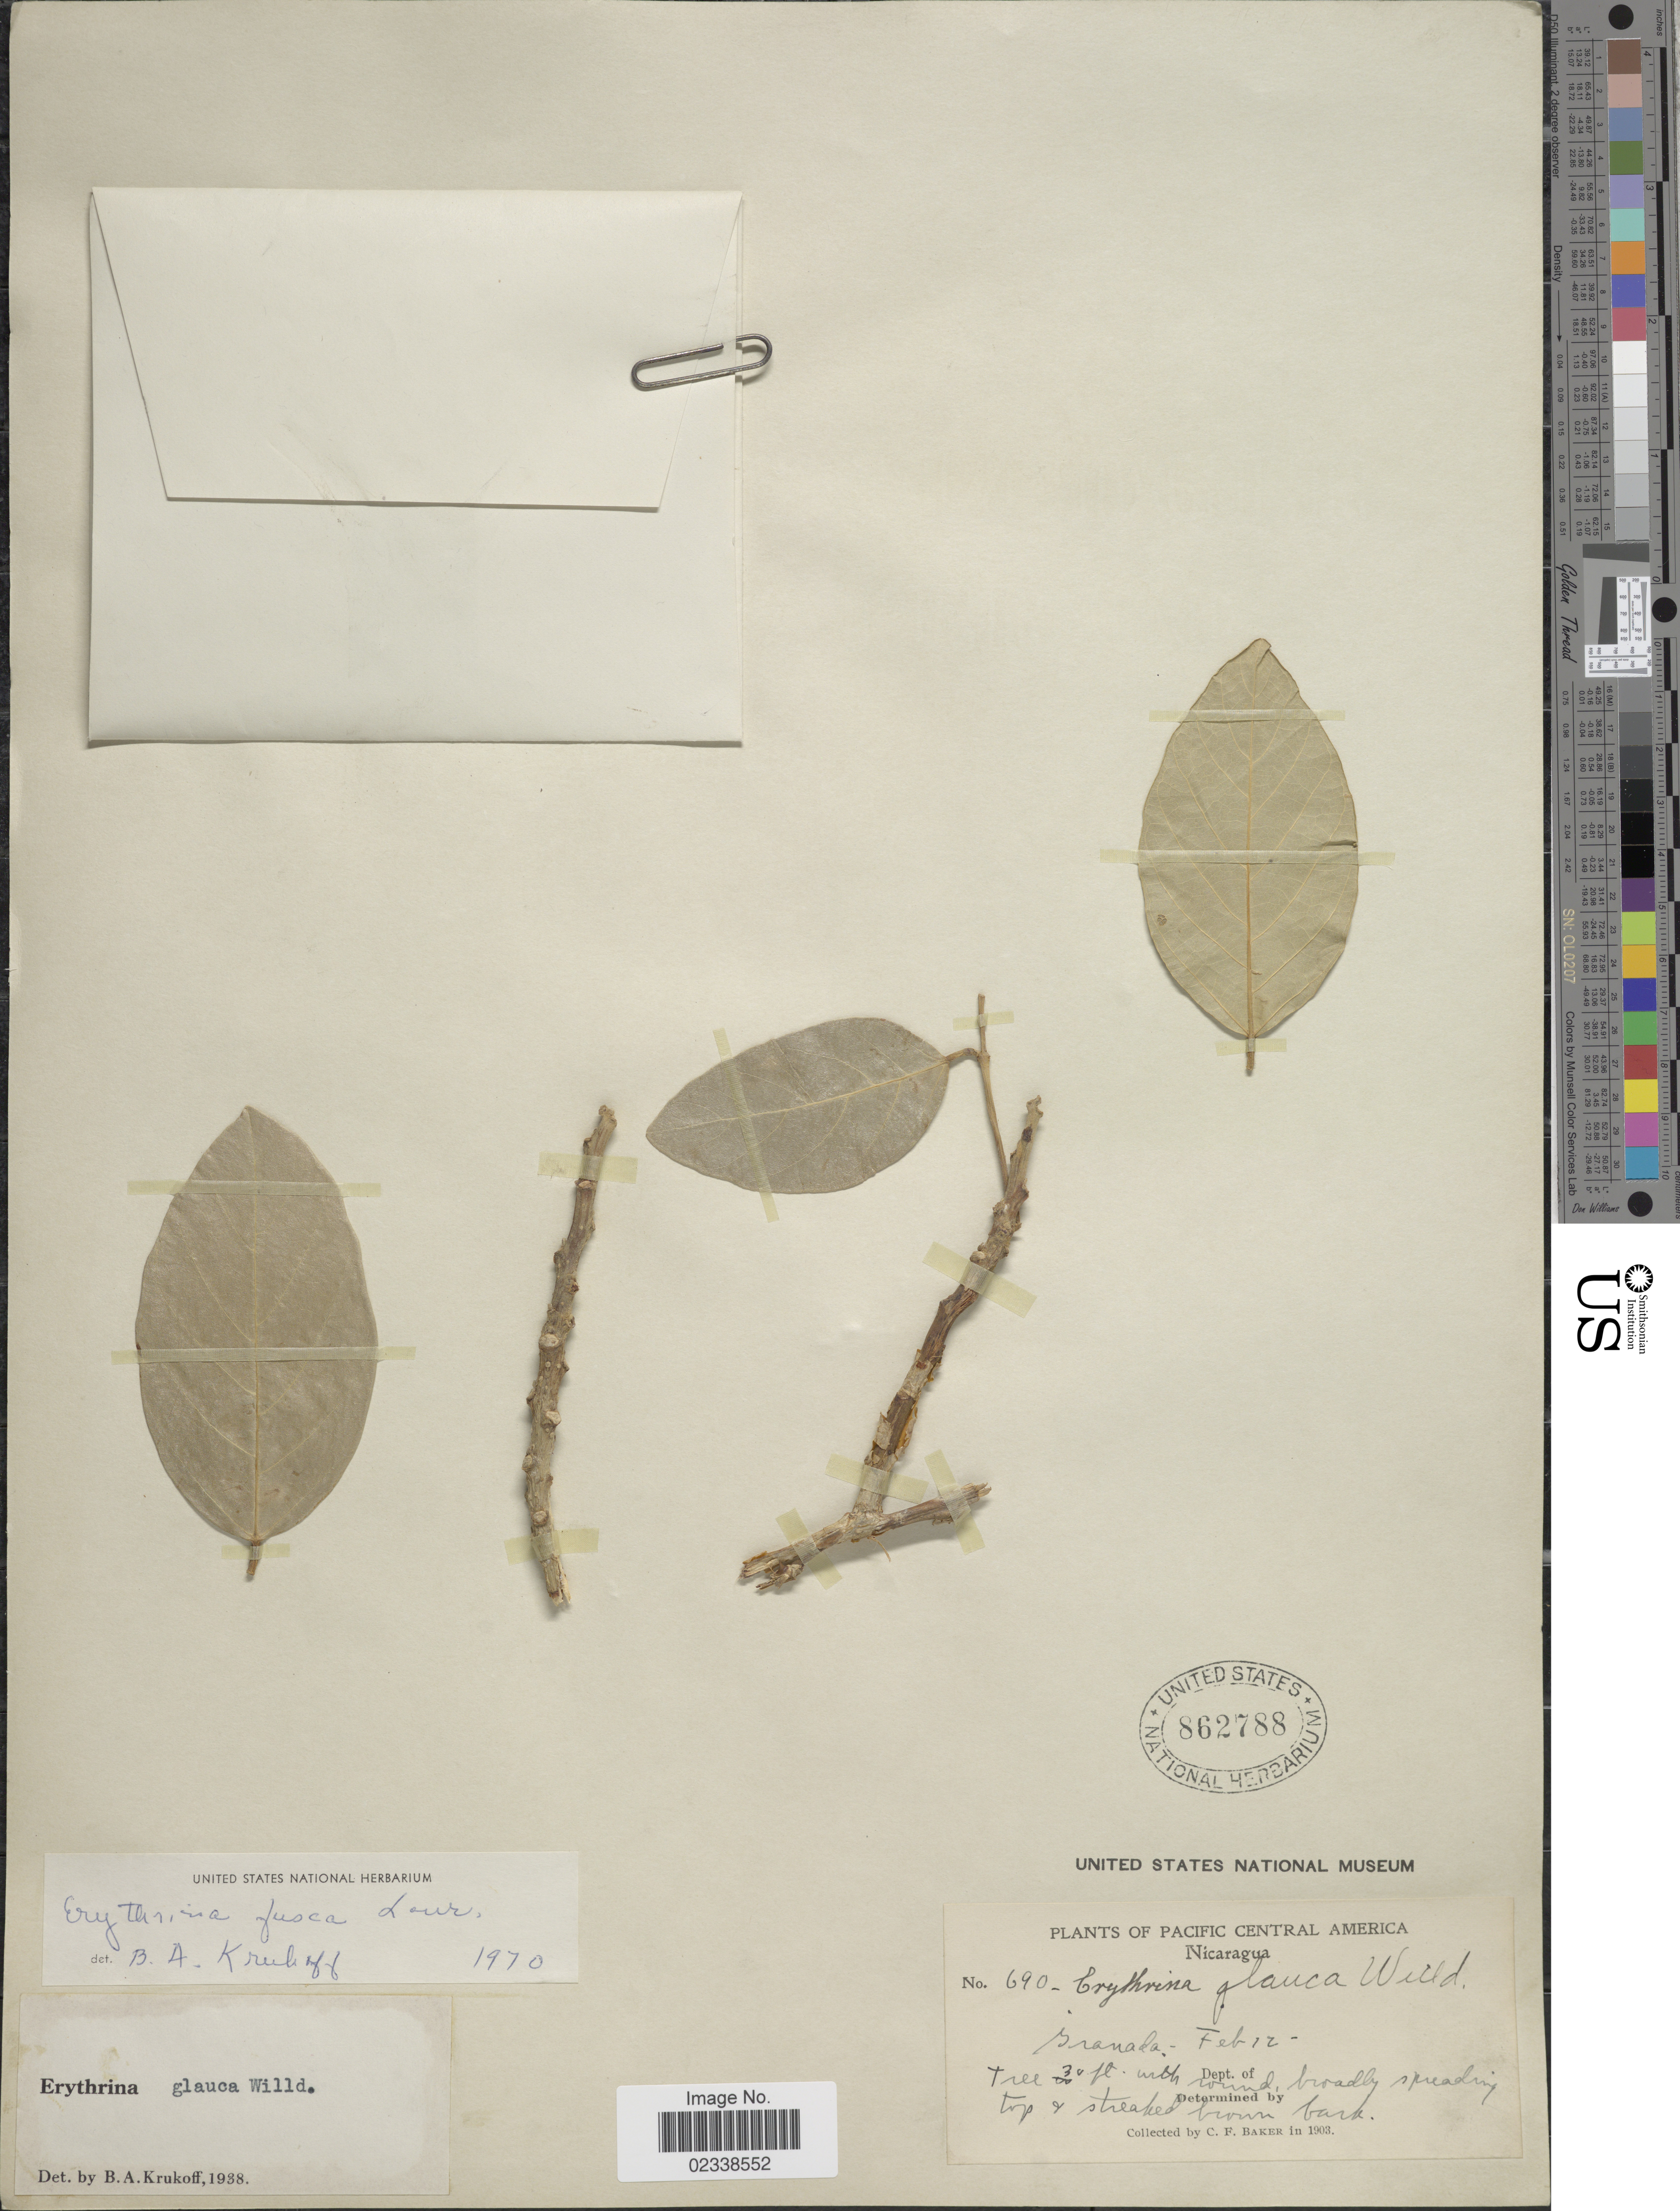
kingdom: Plantae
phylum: Tracheophyta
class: Magnoliopsida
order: Fabales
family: Fabaceae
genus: Erythrina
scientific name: Erythrina fusca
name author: Lour.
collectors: C. F. Baker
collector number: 690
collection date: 1903-02-12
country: Nicaragua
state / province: Granada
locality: Pacific Central America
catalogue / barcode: US 862788